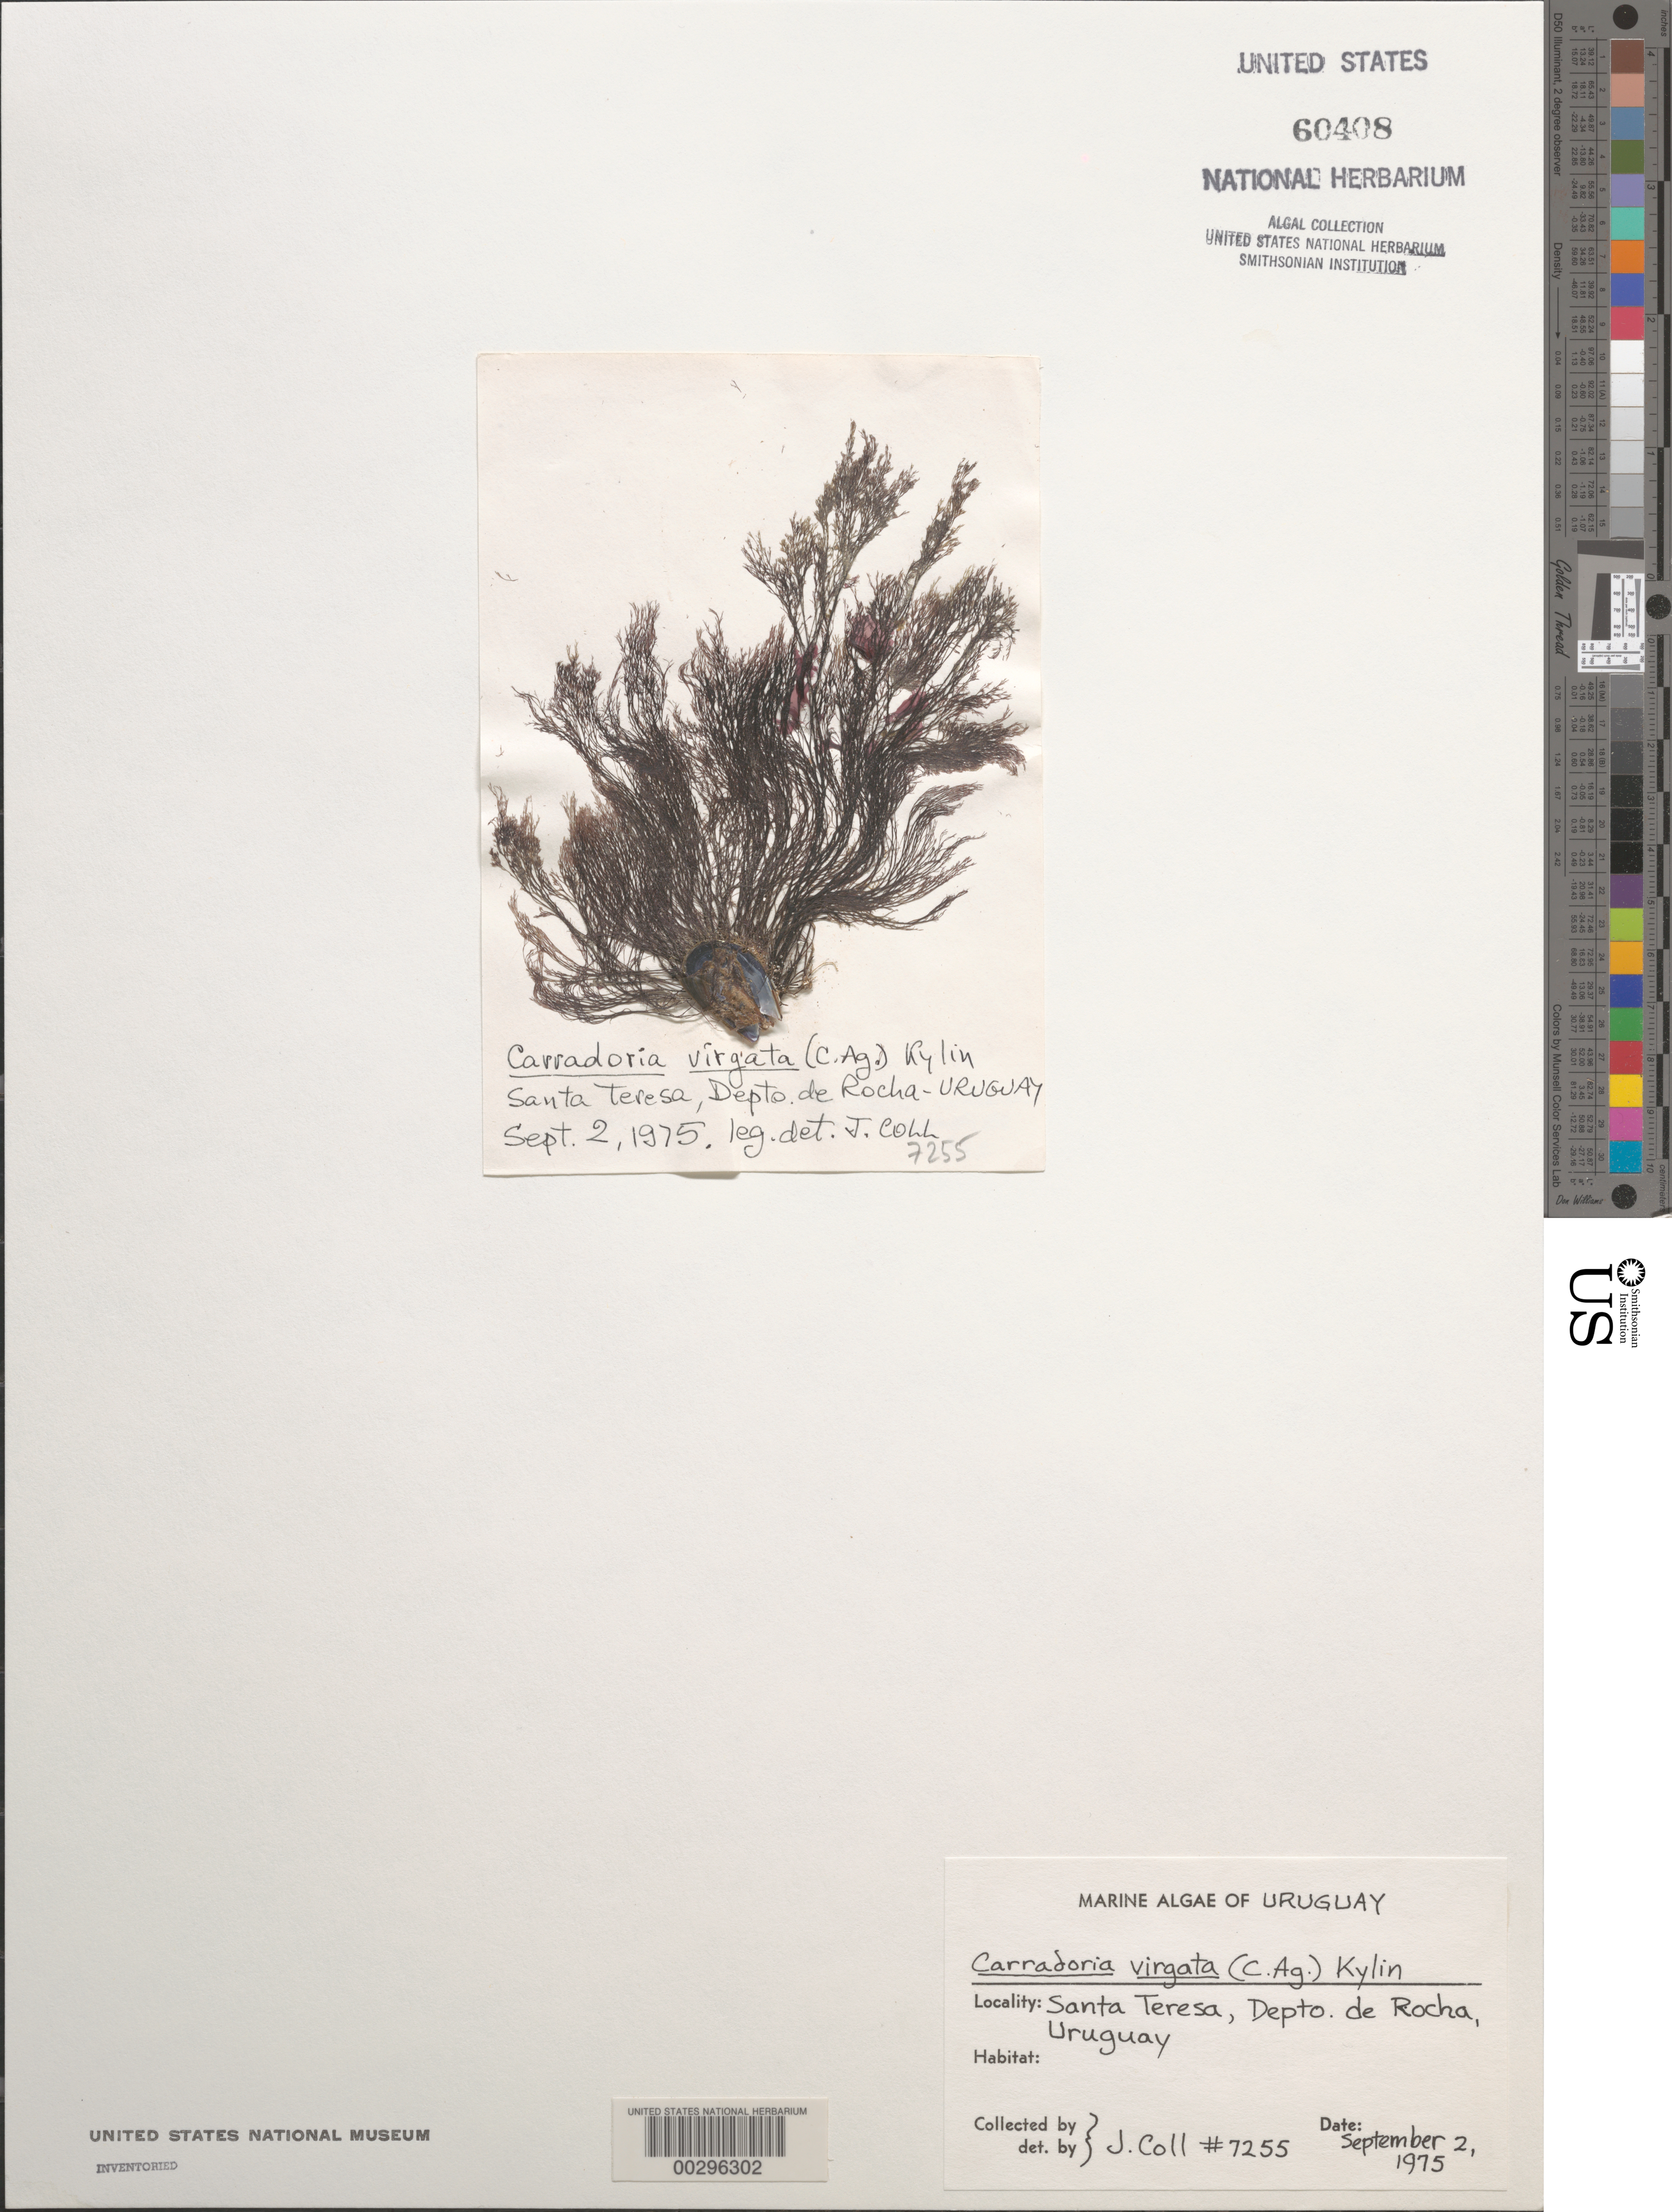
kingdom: Plantae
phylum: Rhodophyta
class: Florideophyceae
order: Ceramiales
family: Rhodomelaceae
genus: Carradoriella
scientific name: Carradoriella virgata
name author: (C. Agardh) P.C. Silva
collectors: J. Coll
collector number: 7255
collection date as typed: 02 Sep 1975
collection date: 1975-09-02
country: Uruguay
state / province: Rocha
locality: Santa Teresa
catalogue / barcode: US 60408